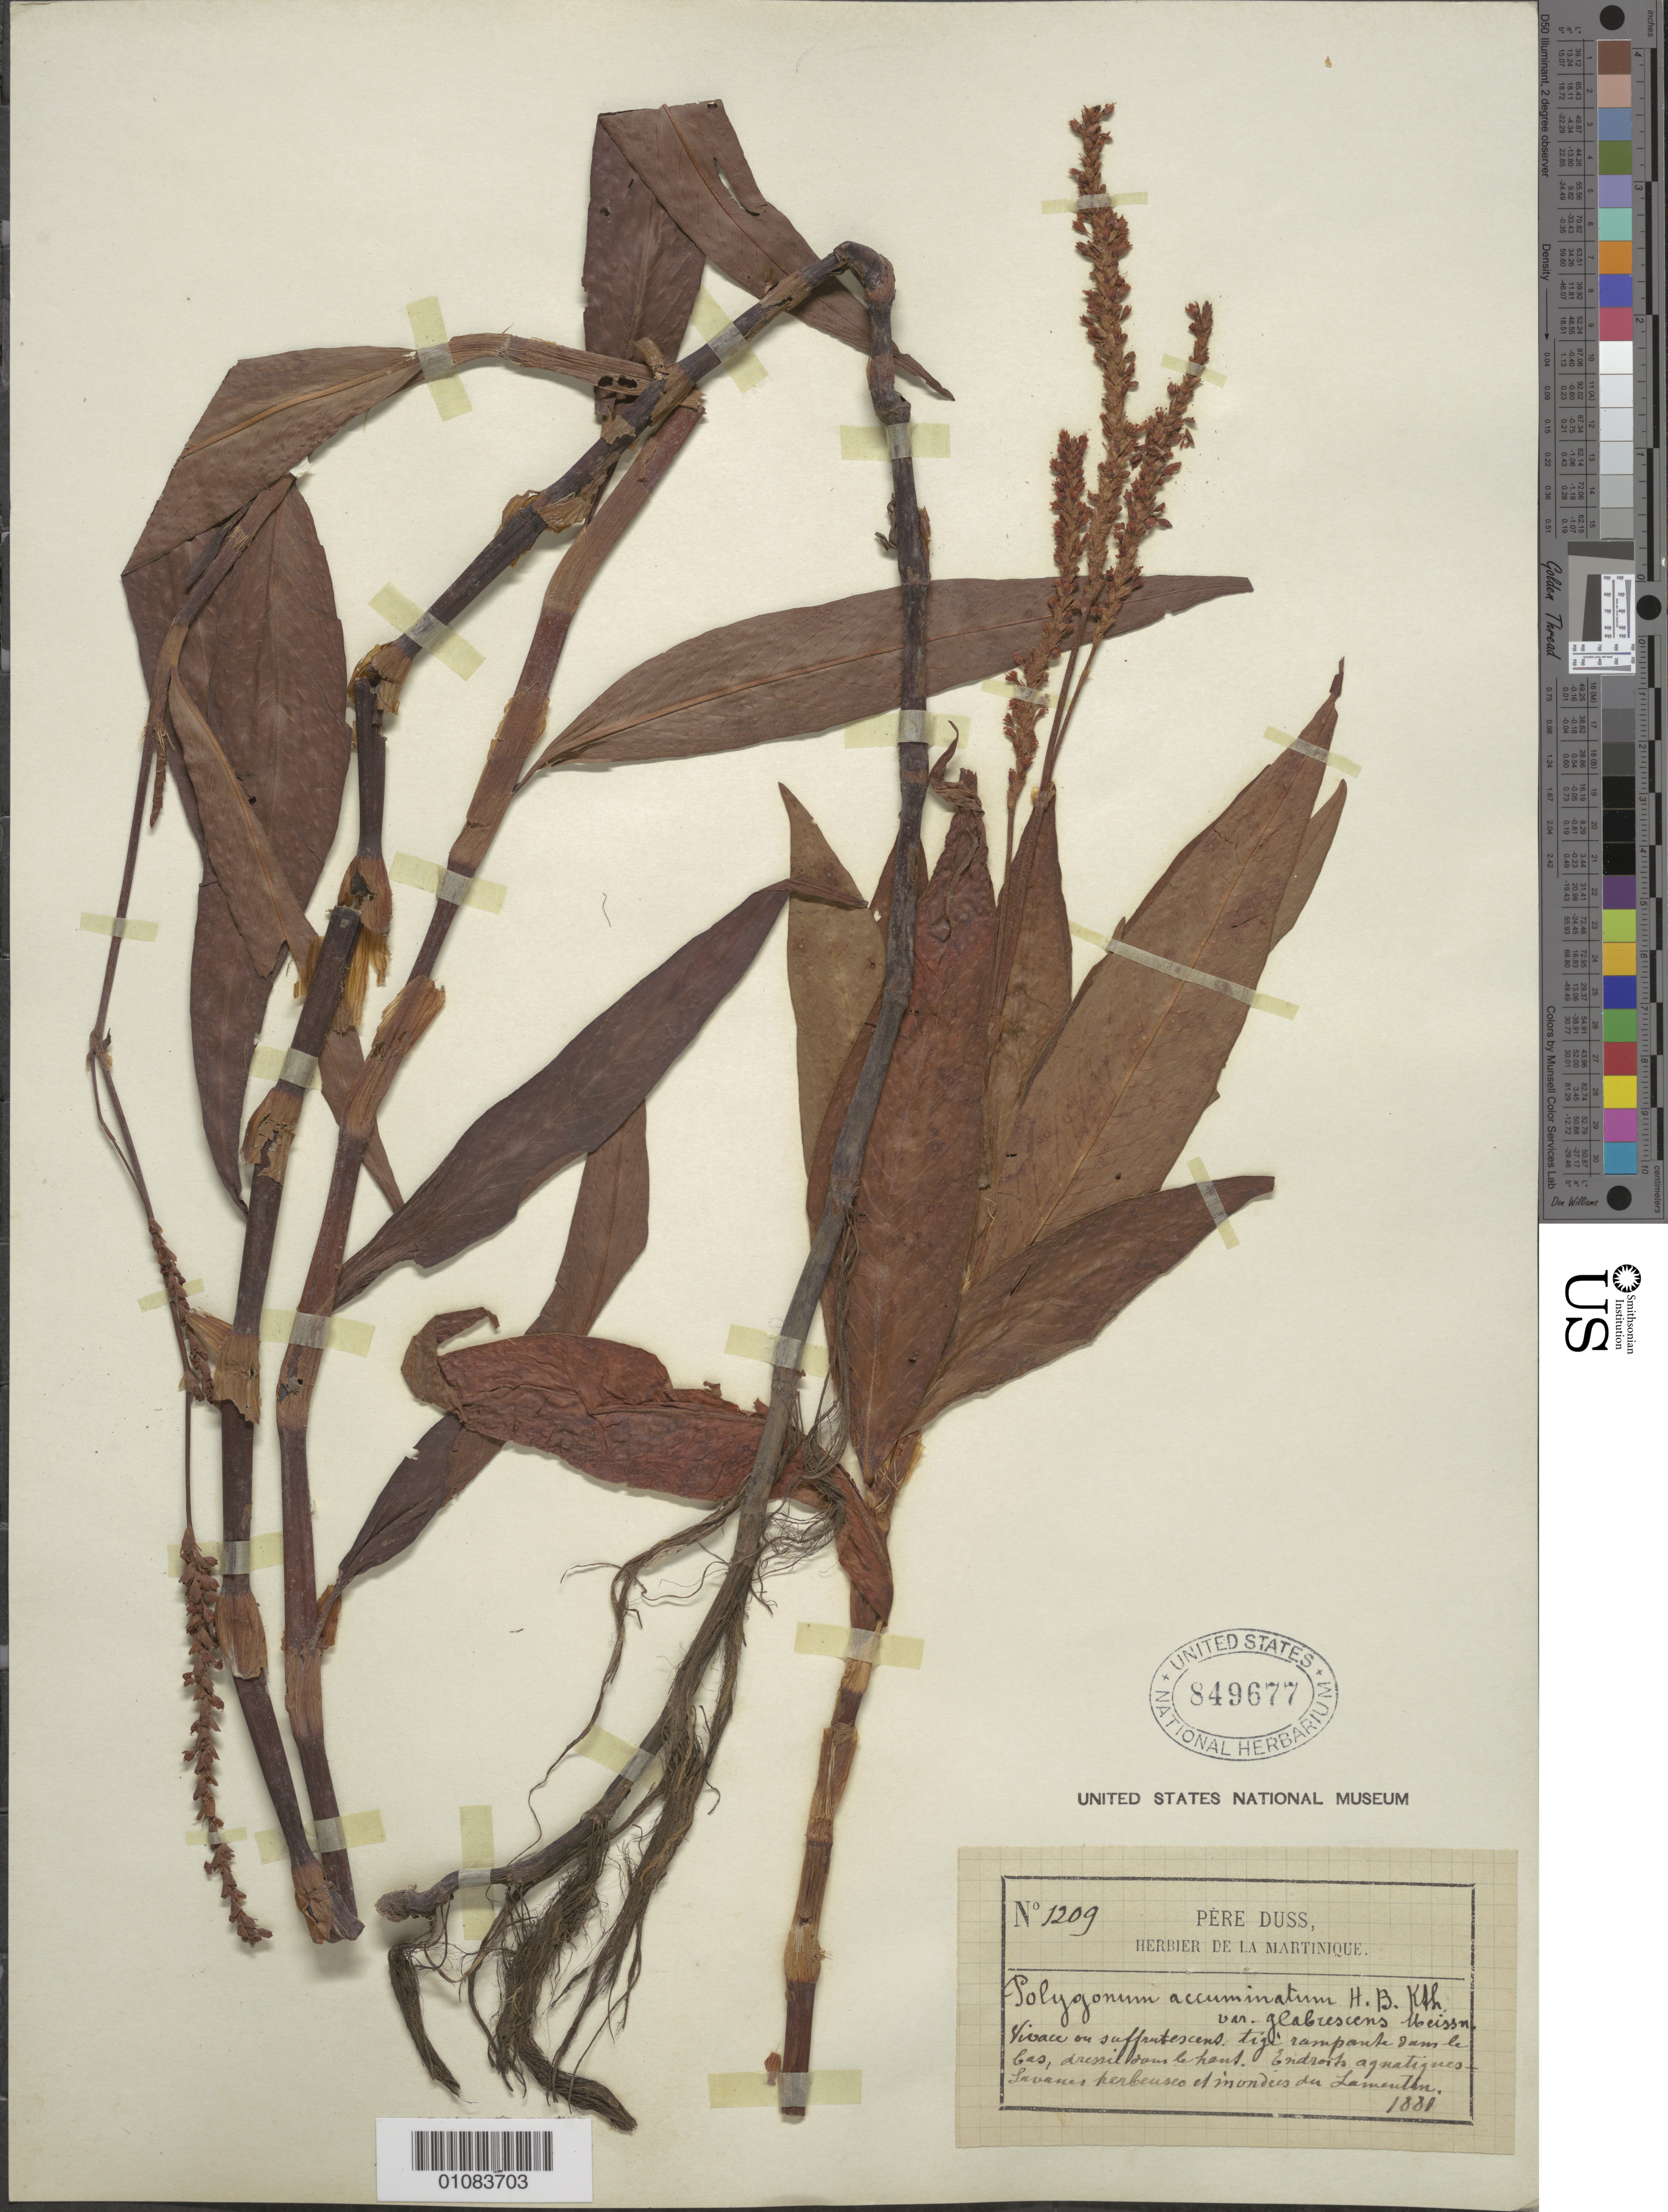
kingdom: Plantae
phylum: Tracheophyta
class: Magnoliopsida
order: Caryophyllales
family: Polygonaceae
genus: Polygonum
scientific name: Polygonum acuminatum var. acuminatum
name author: Kunth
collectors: Père Duss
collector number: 1209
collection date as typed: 1881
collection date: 1881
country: Martinique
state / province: Fort-de-France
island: Martinique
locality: Lavanes herbeuses et mondees du Lamentin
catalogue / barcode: US 849677